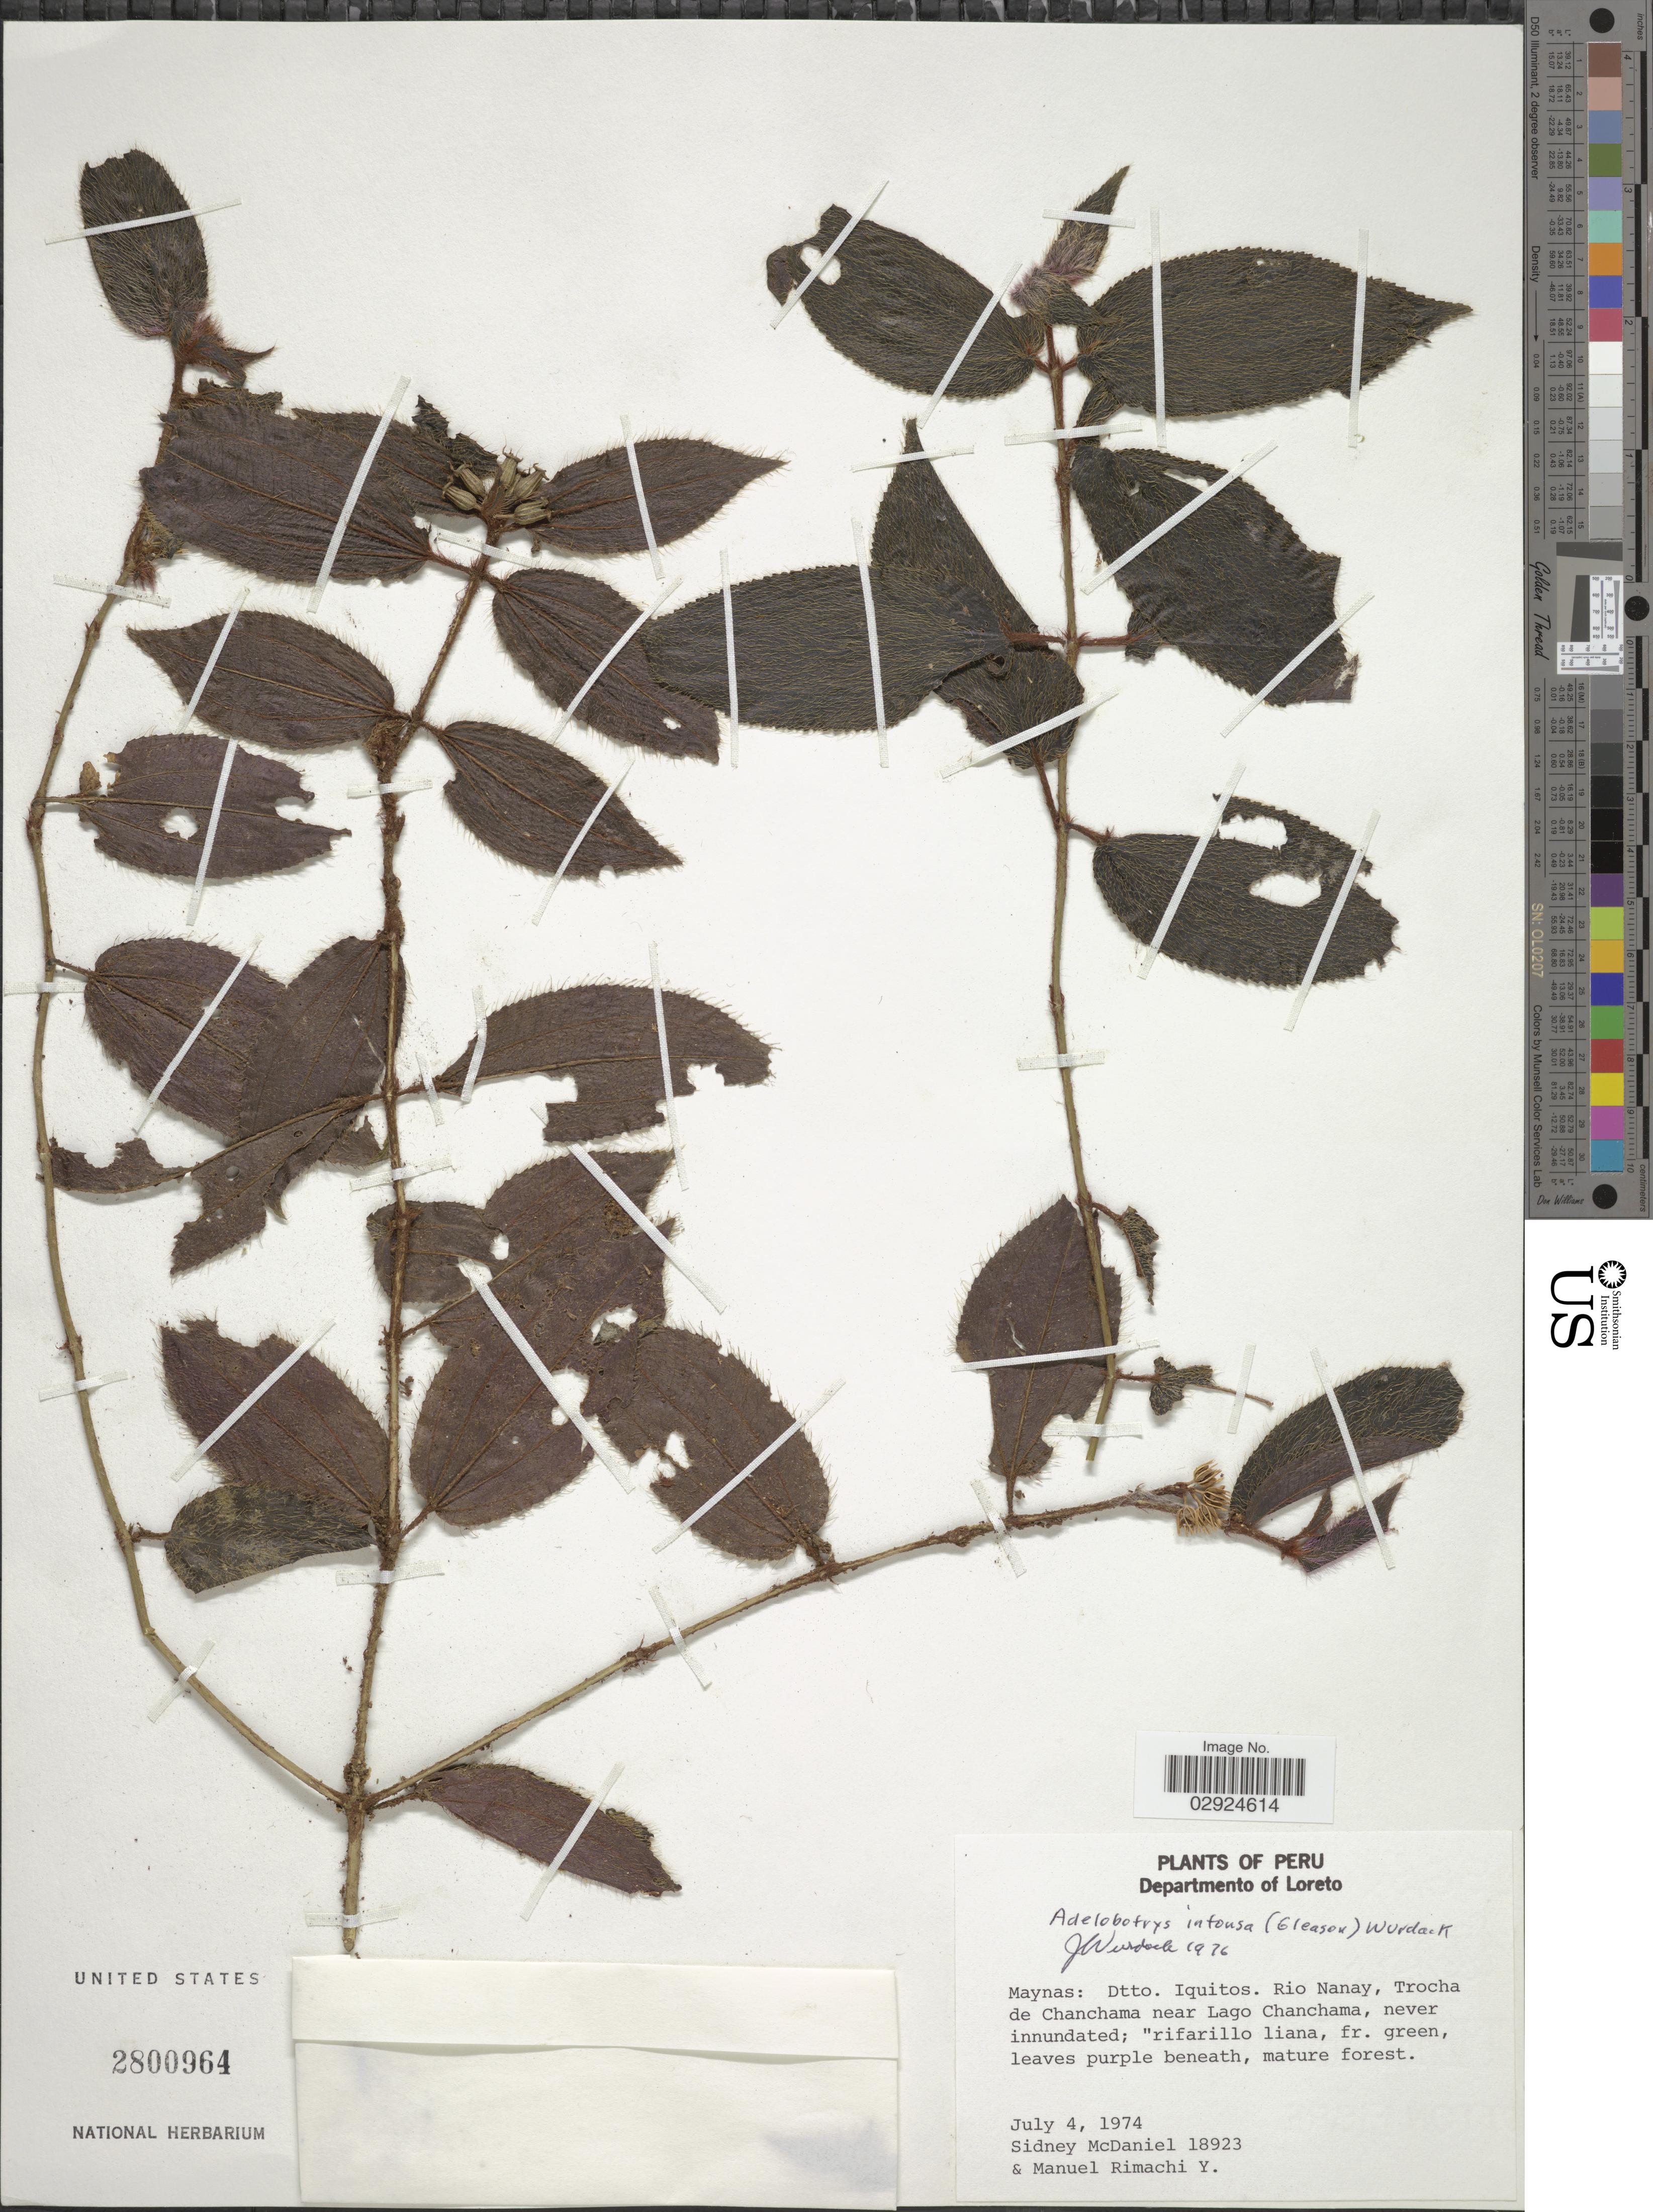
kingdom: Plantae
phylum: Tracheophyta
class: Magnoliopsida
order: Myrtales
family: Melastomataceae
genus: Adelobotrys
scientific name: Adelobotrys intonsus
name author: (Gleason) Wurdack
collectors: S. McDaniel & M. Rimachi Y.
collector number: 18923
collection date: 1974-07-04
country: Peru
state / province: Loreto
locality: Departamento of Loreto. Maynas: Dtto. Iquitos. Rio Nanay, Trocha de Chanchama near Lago Chanchama.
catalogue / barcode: US 2800964